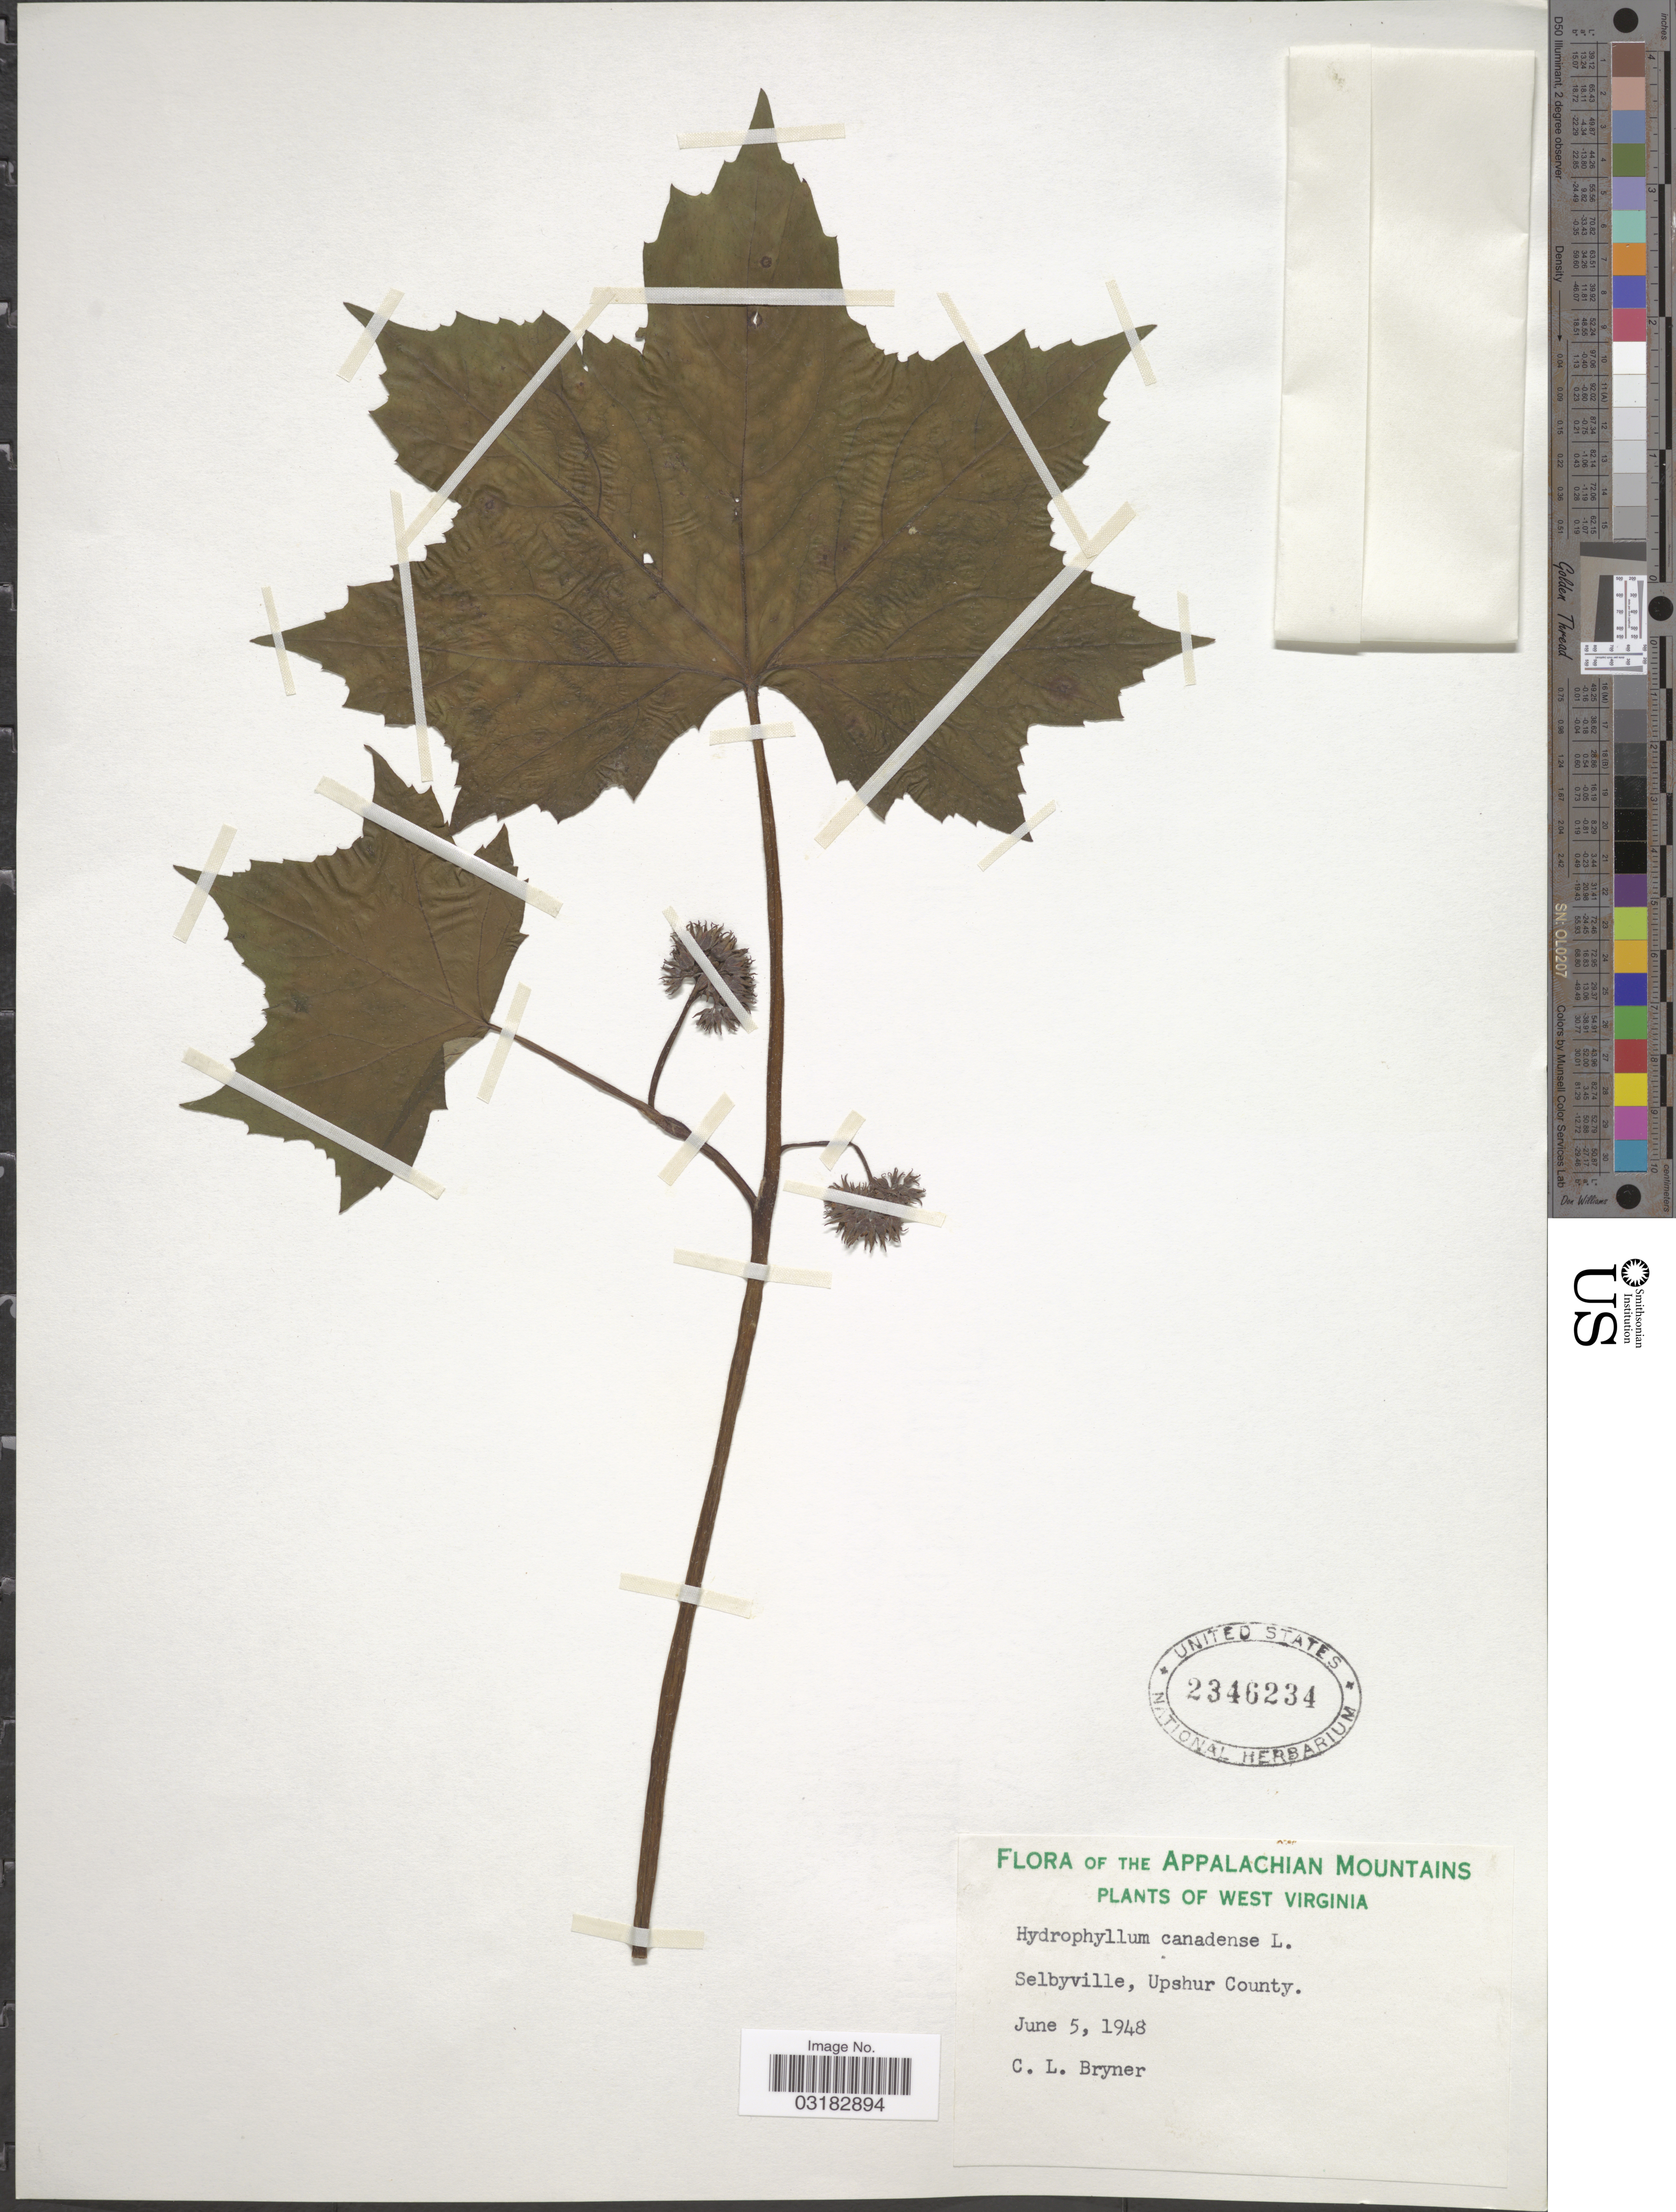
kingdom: Plantae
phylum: Tracheophyta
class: Magnoliopsida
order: Boraginales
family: Hydrophyllaceae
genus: Hydrophyllum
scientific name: Hydrophyllum canadense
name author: L.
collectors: C. Bryner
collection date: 1948-06-05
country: United States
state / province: West Virginia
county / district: Upshur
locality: Appalachian Mountains. Selbyville, Upshur County.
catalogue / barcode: US 2346234